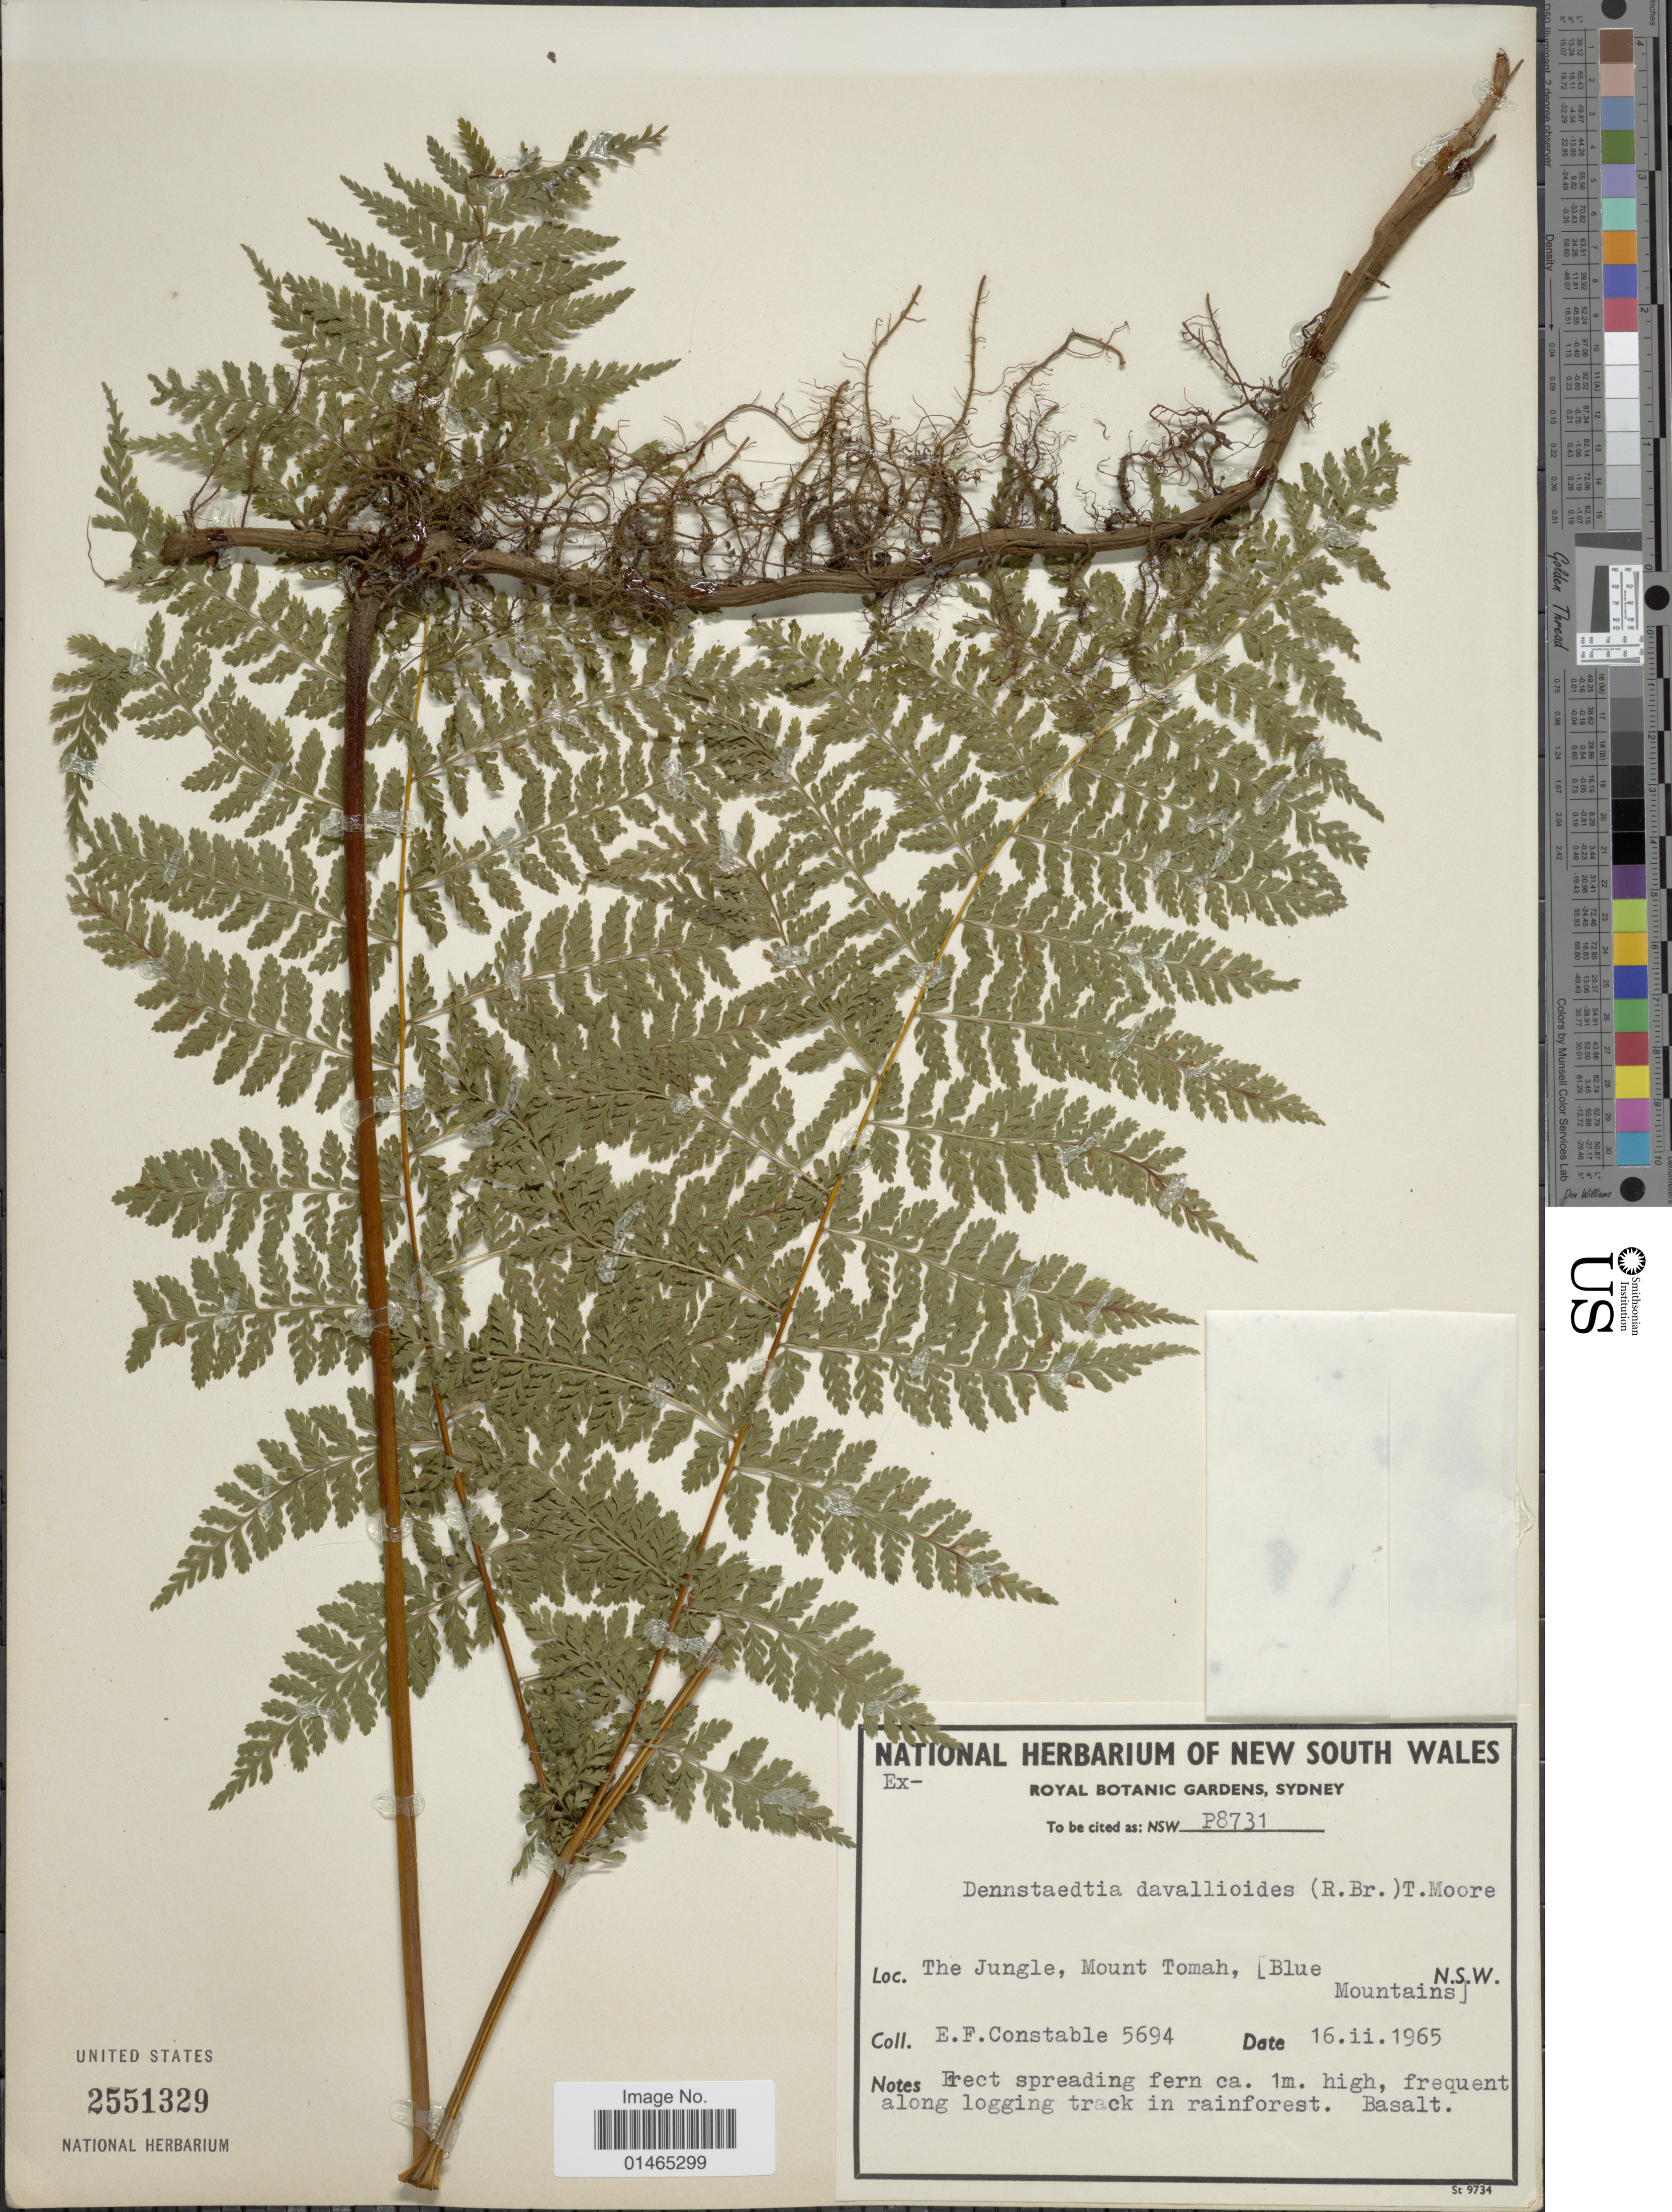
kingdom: Plantae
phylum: Tracheophyta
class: Polypodiopsida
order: Polypodiales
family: Dennstaedtiaceae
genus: Dennstaedtia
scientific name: Dennstaedtia davallioides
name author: (R. Br.) T. Moore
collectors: E. F. Constable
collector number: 5694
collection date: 1965-02-16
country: Australia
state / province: New South Wales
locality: The Jungle, Mount Tomah, [Blue Mountains]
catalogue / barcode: US 2551329